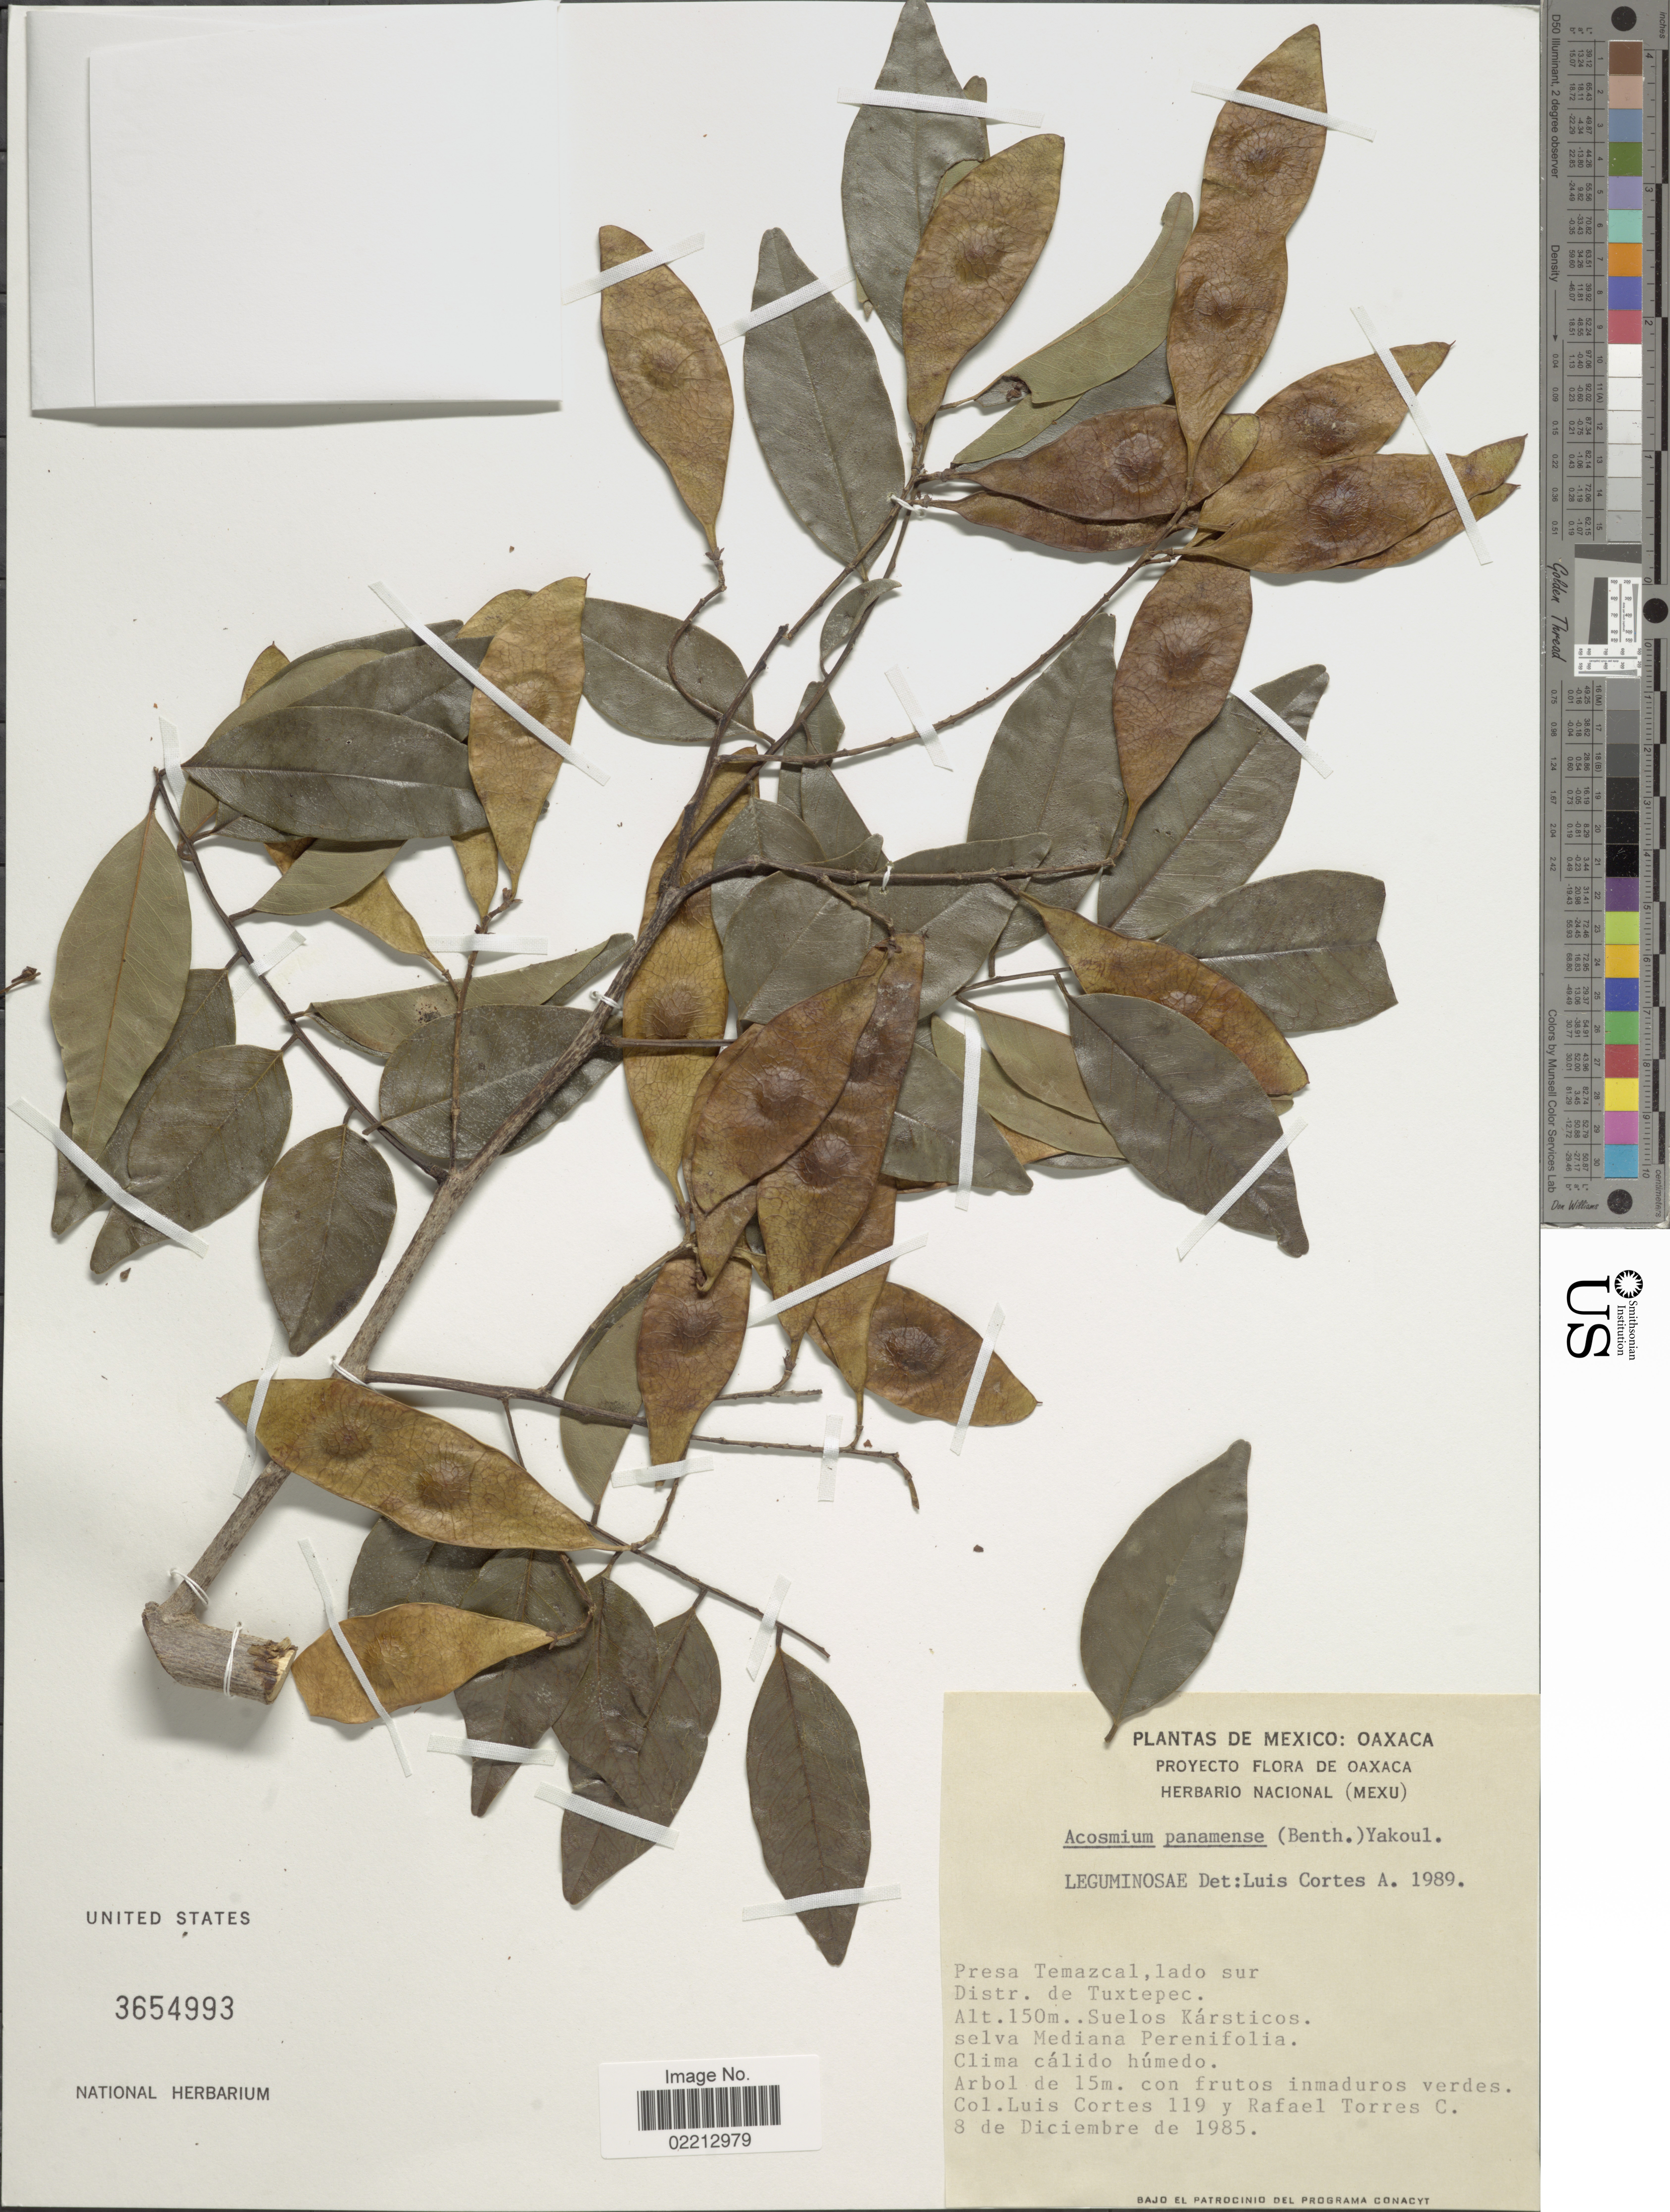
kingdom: Plantae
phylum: Tracheophyta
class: Magnoliopsida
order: Fabales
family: Fabaceae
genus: Acosmium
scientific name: Acosmium panamense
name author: (Benth.) Yakovlev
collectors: L. Cortes & R. Torres C.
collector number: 119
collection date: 1985-12-08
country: Mexico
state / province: Oaxaca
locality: Presa Temazcal, lado sur, Distr. de Tuxtepec. Suelos Karsticos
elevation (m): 150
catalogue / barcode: US 3654993